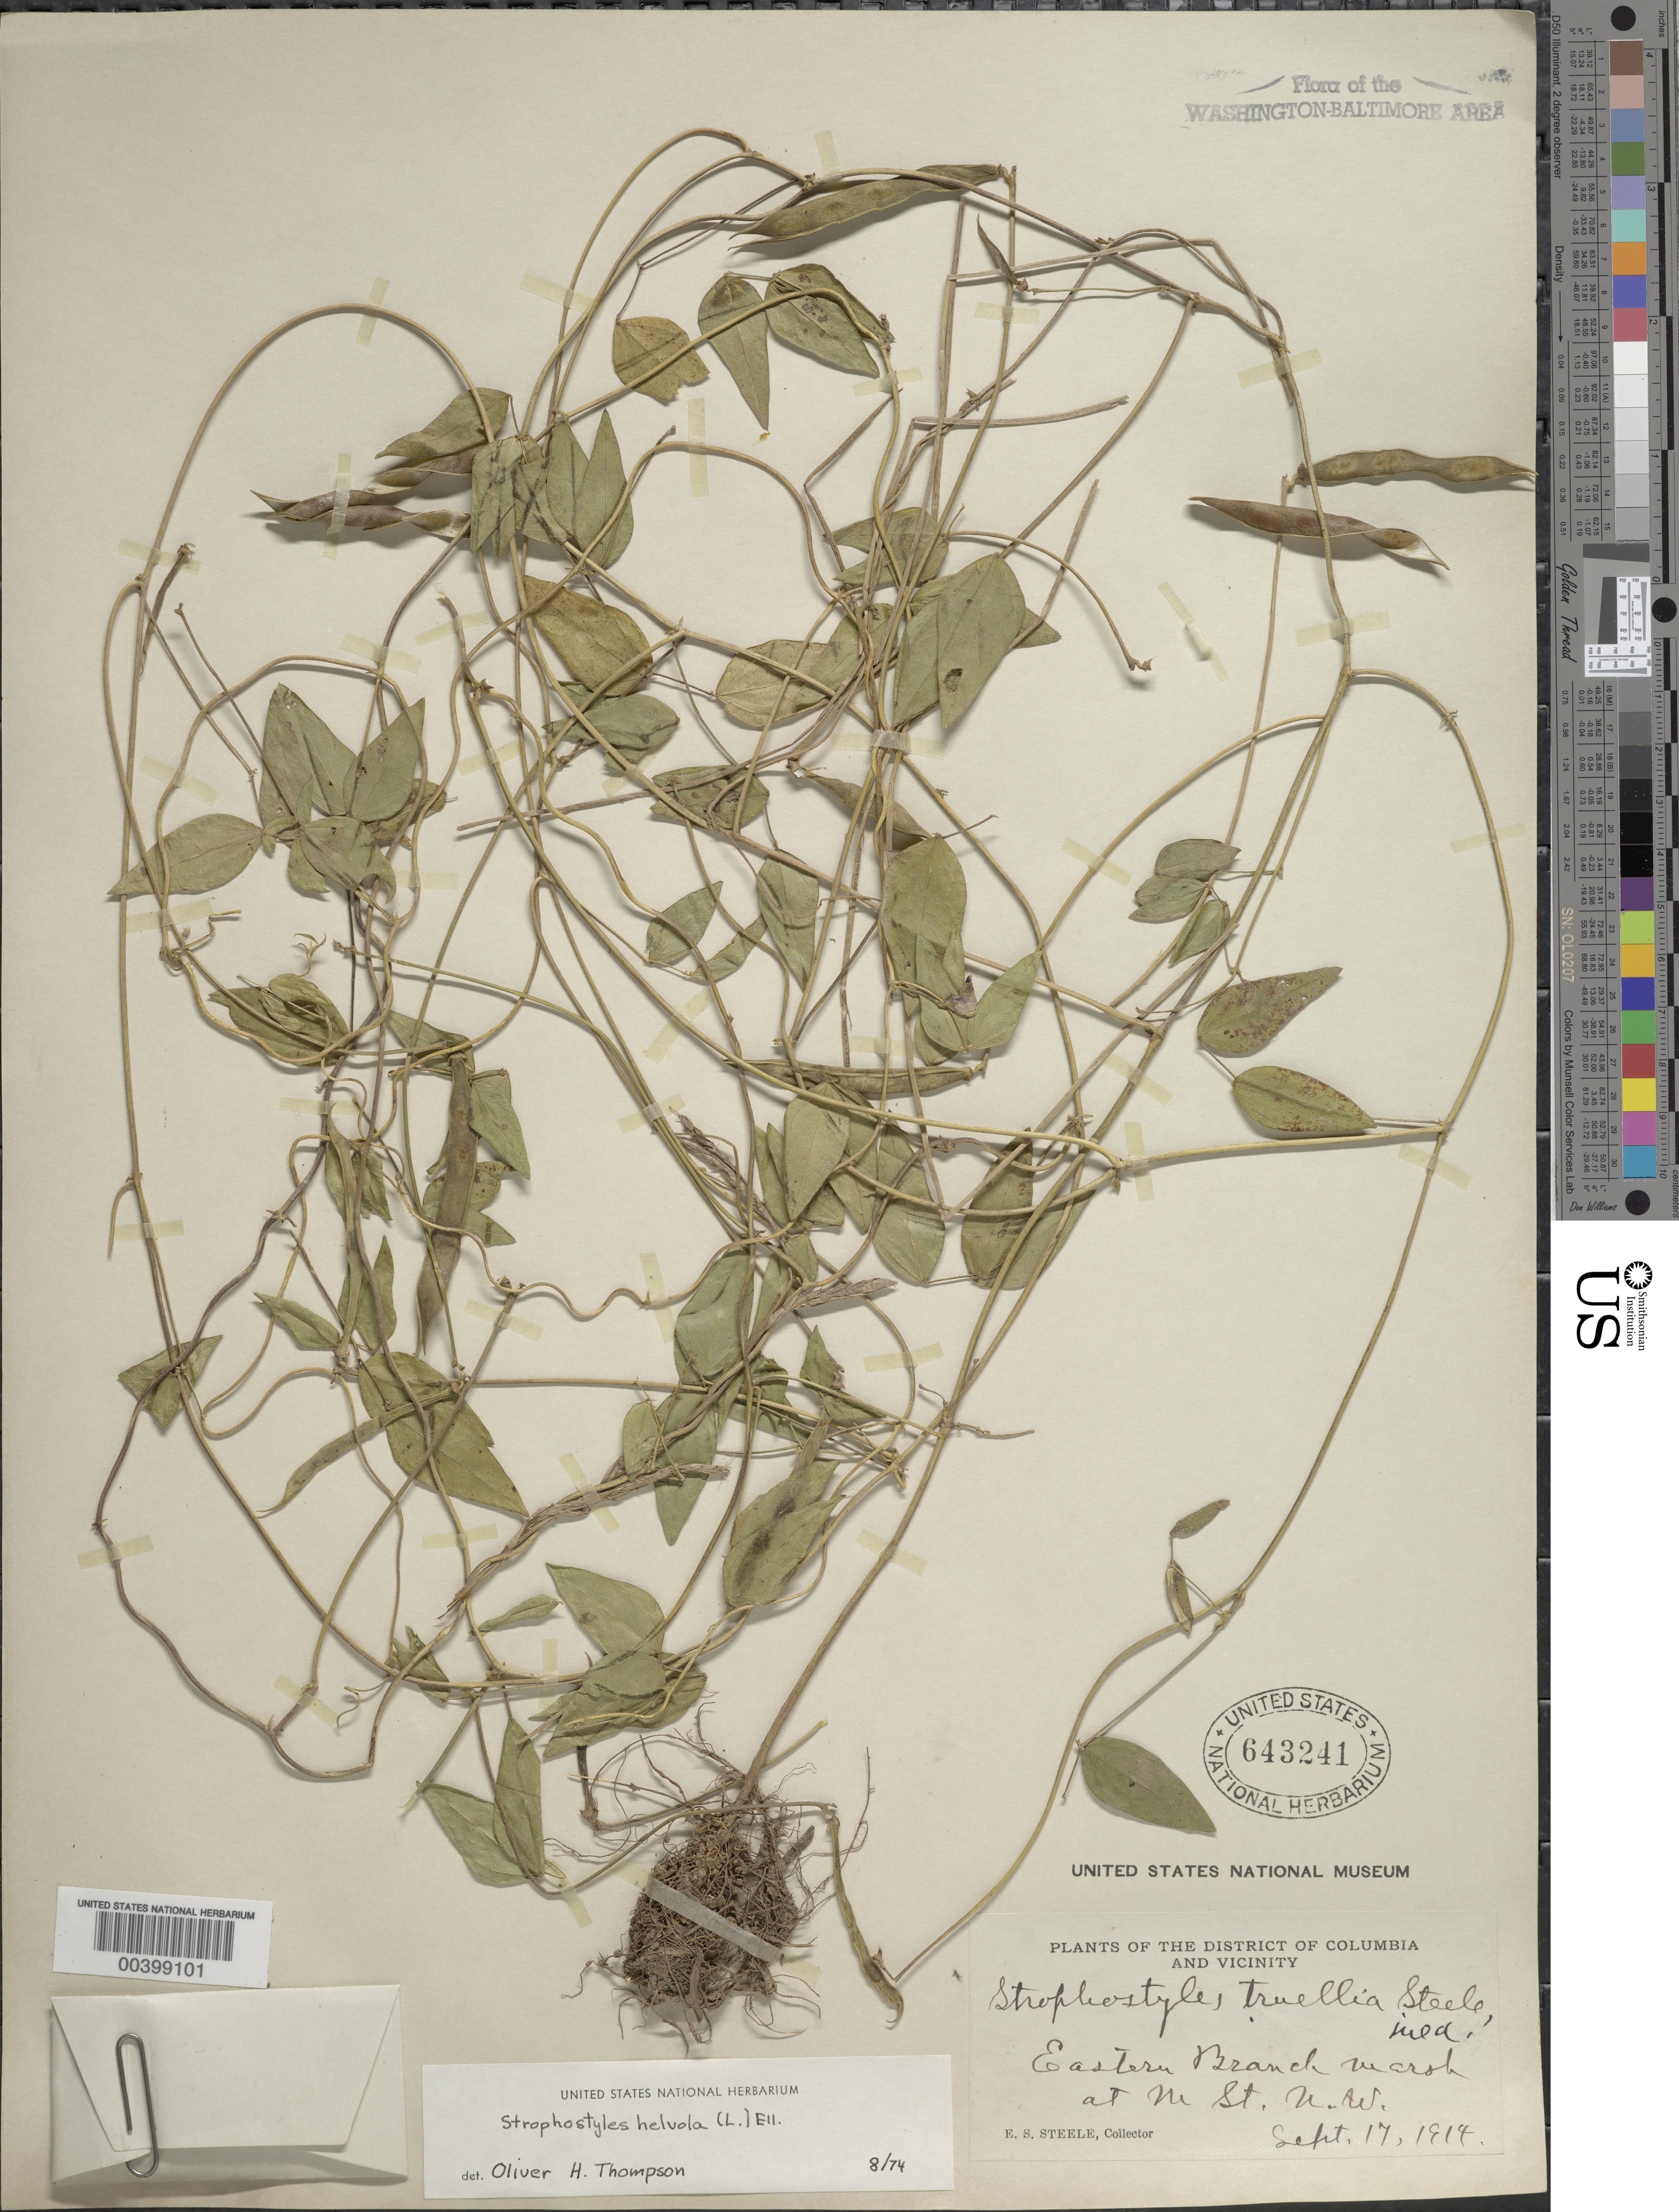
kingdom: Plantae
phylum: Tracheophyta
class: Magnoliopsida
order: Fabales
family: Fabaceae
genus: Strophostyles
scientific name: Strophostyles helvola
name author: (L.) Elliott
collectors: E. Steele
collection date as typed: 17 Sep 1914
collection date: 1914-09-17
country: United States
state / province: District of Columbia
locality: Eastern Branch marsh, M Street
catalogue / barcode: US 643241